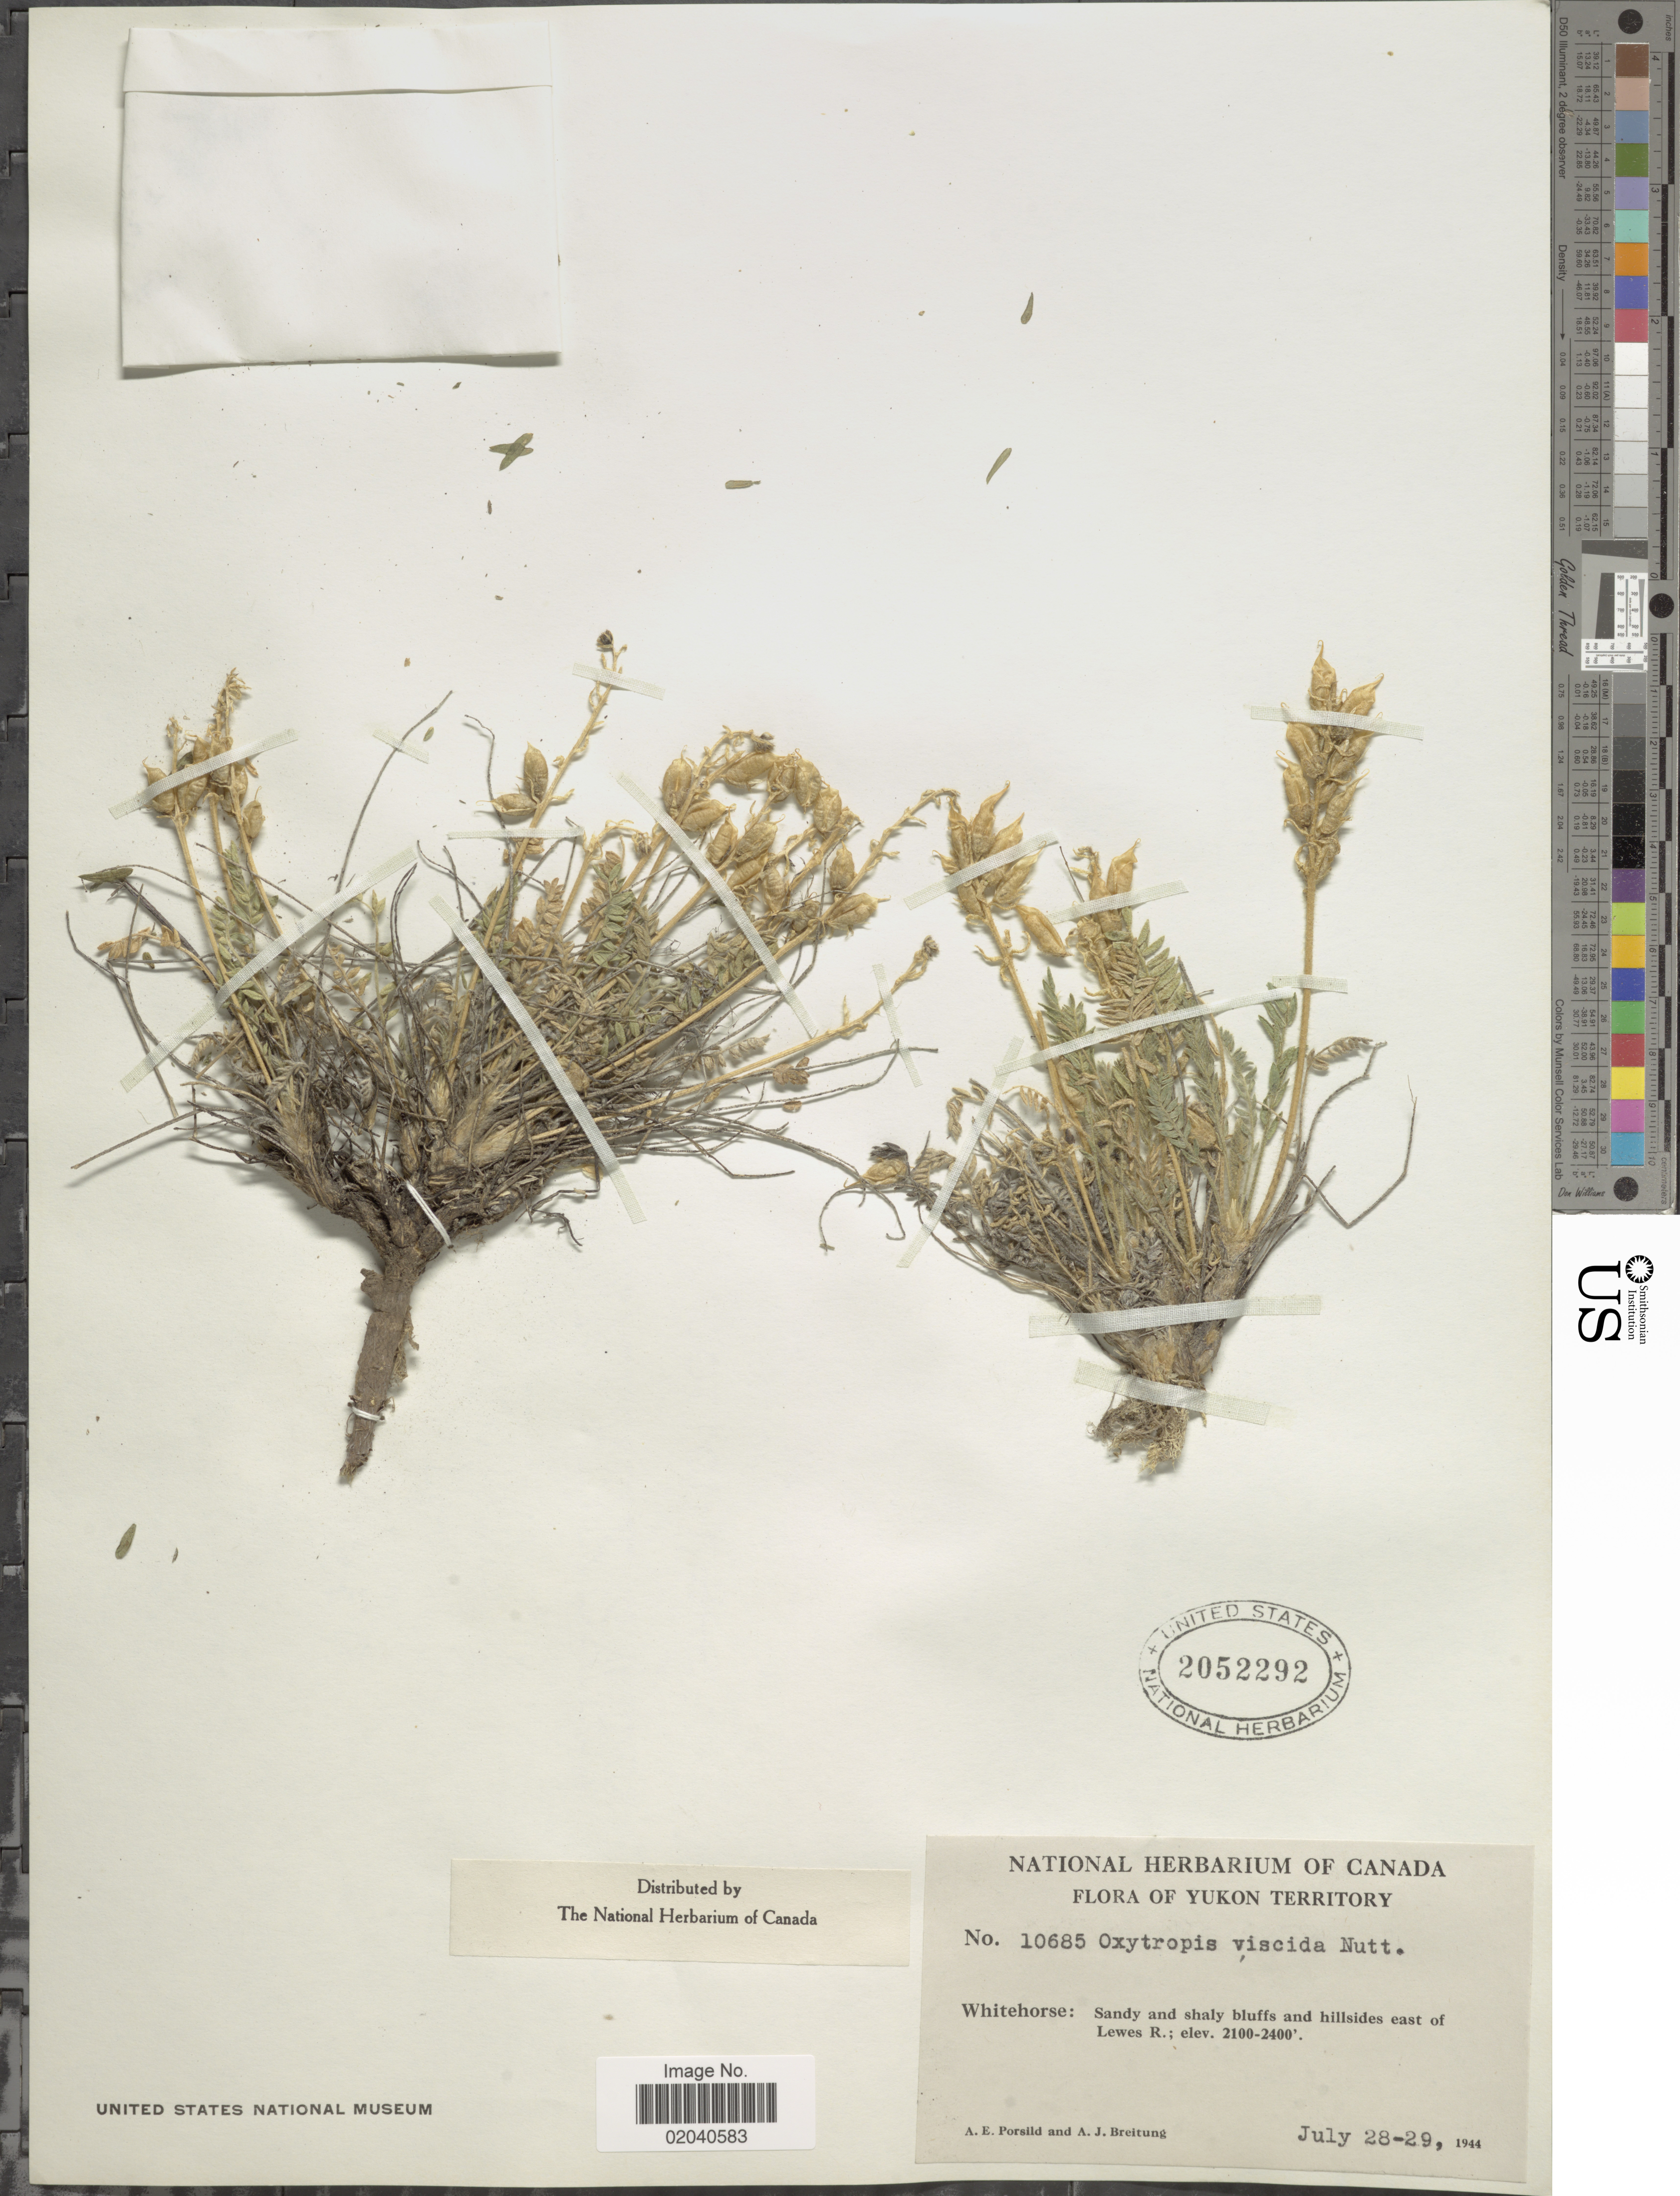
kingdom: Plantae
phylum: Tracheophyta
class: Magnoliopsida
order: Fabales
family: Fabaceae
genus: Oxytropis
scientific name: Oxytropis viscida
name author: Nutt.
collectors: A. E. Porsild & A. Breitung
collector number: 10685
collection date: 1944-07-28/1944-07-29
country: Canada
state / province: Yukon Territory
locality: Whitehorse: sandy and shaly bluffs and hillsides east of Lewes R. dry slopes of foothills 6 miles N.E. of Lewes River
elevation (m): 640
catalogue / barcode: US 2052292